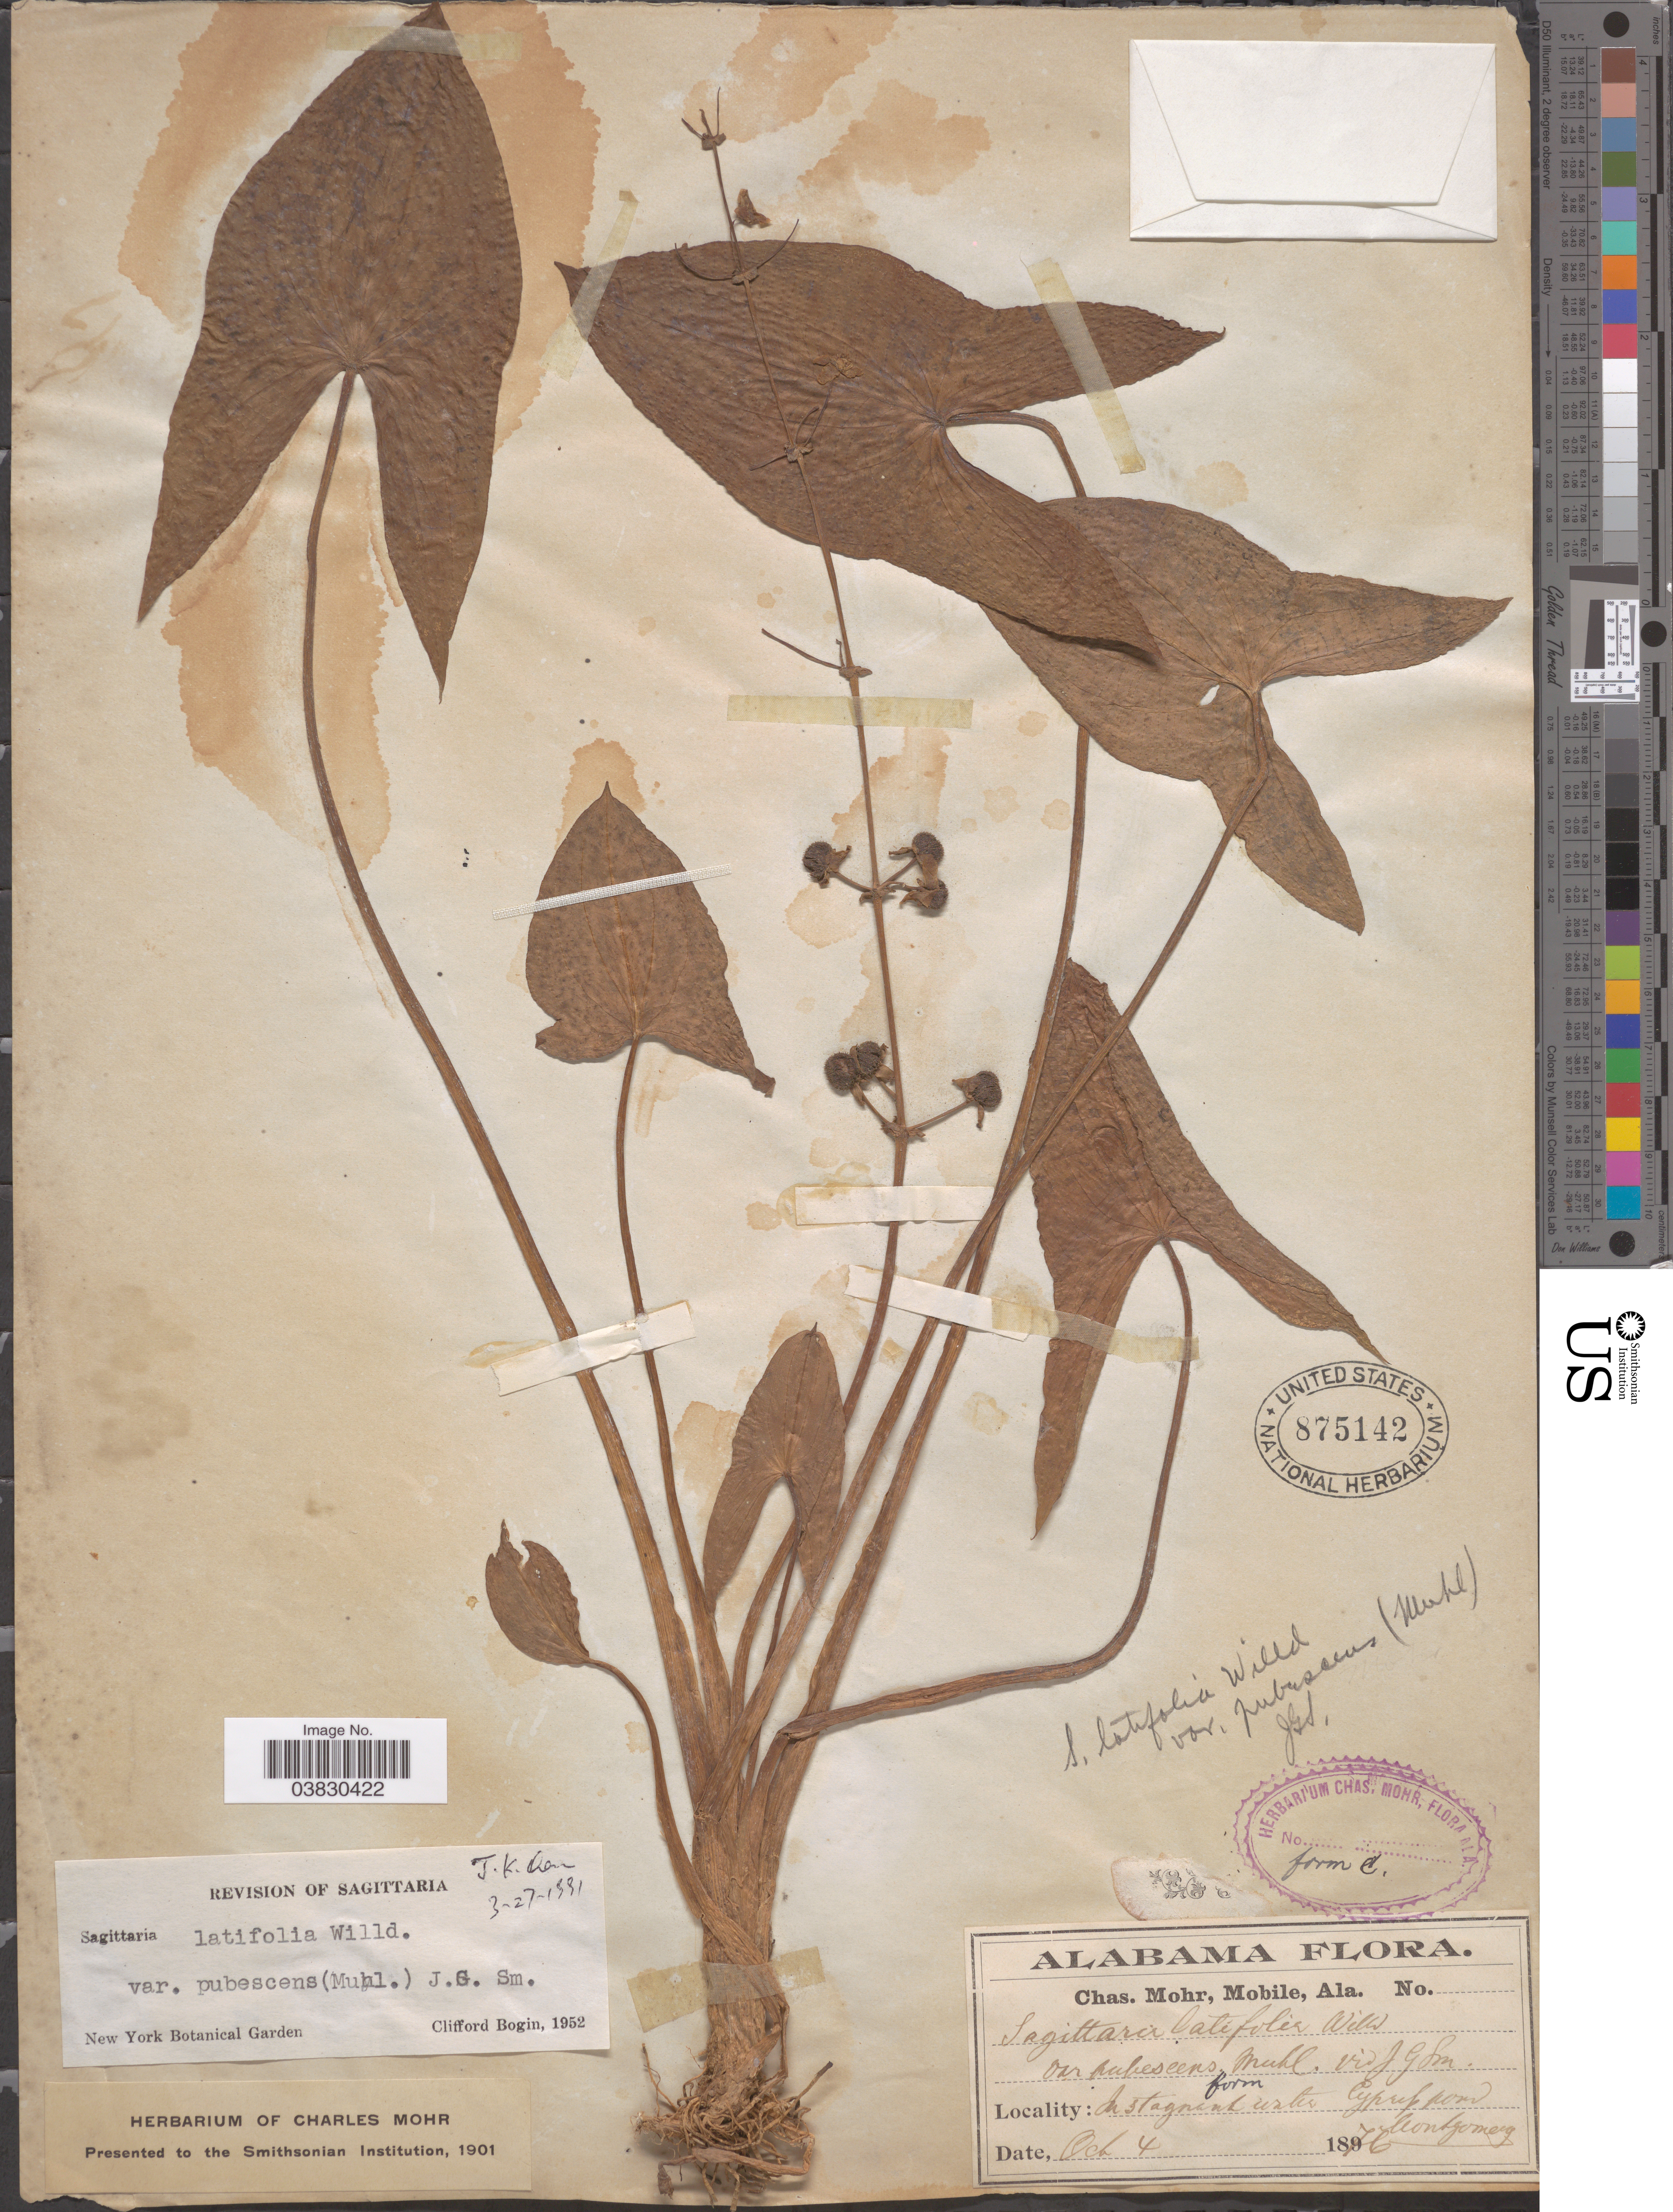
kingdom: Plantae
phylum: Tracheophyta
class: Liliopsida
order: Alismatales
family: Alismataceae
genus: Sagittaria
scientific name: Sagittaria latifolia var. pubescens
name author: (Muhl.) J.G. Sm.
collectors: Montgomery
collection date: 1876-10-04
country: United States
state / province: Alabama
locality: In stagnant urbe. Cypress pond.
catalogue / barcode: US 875142